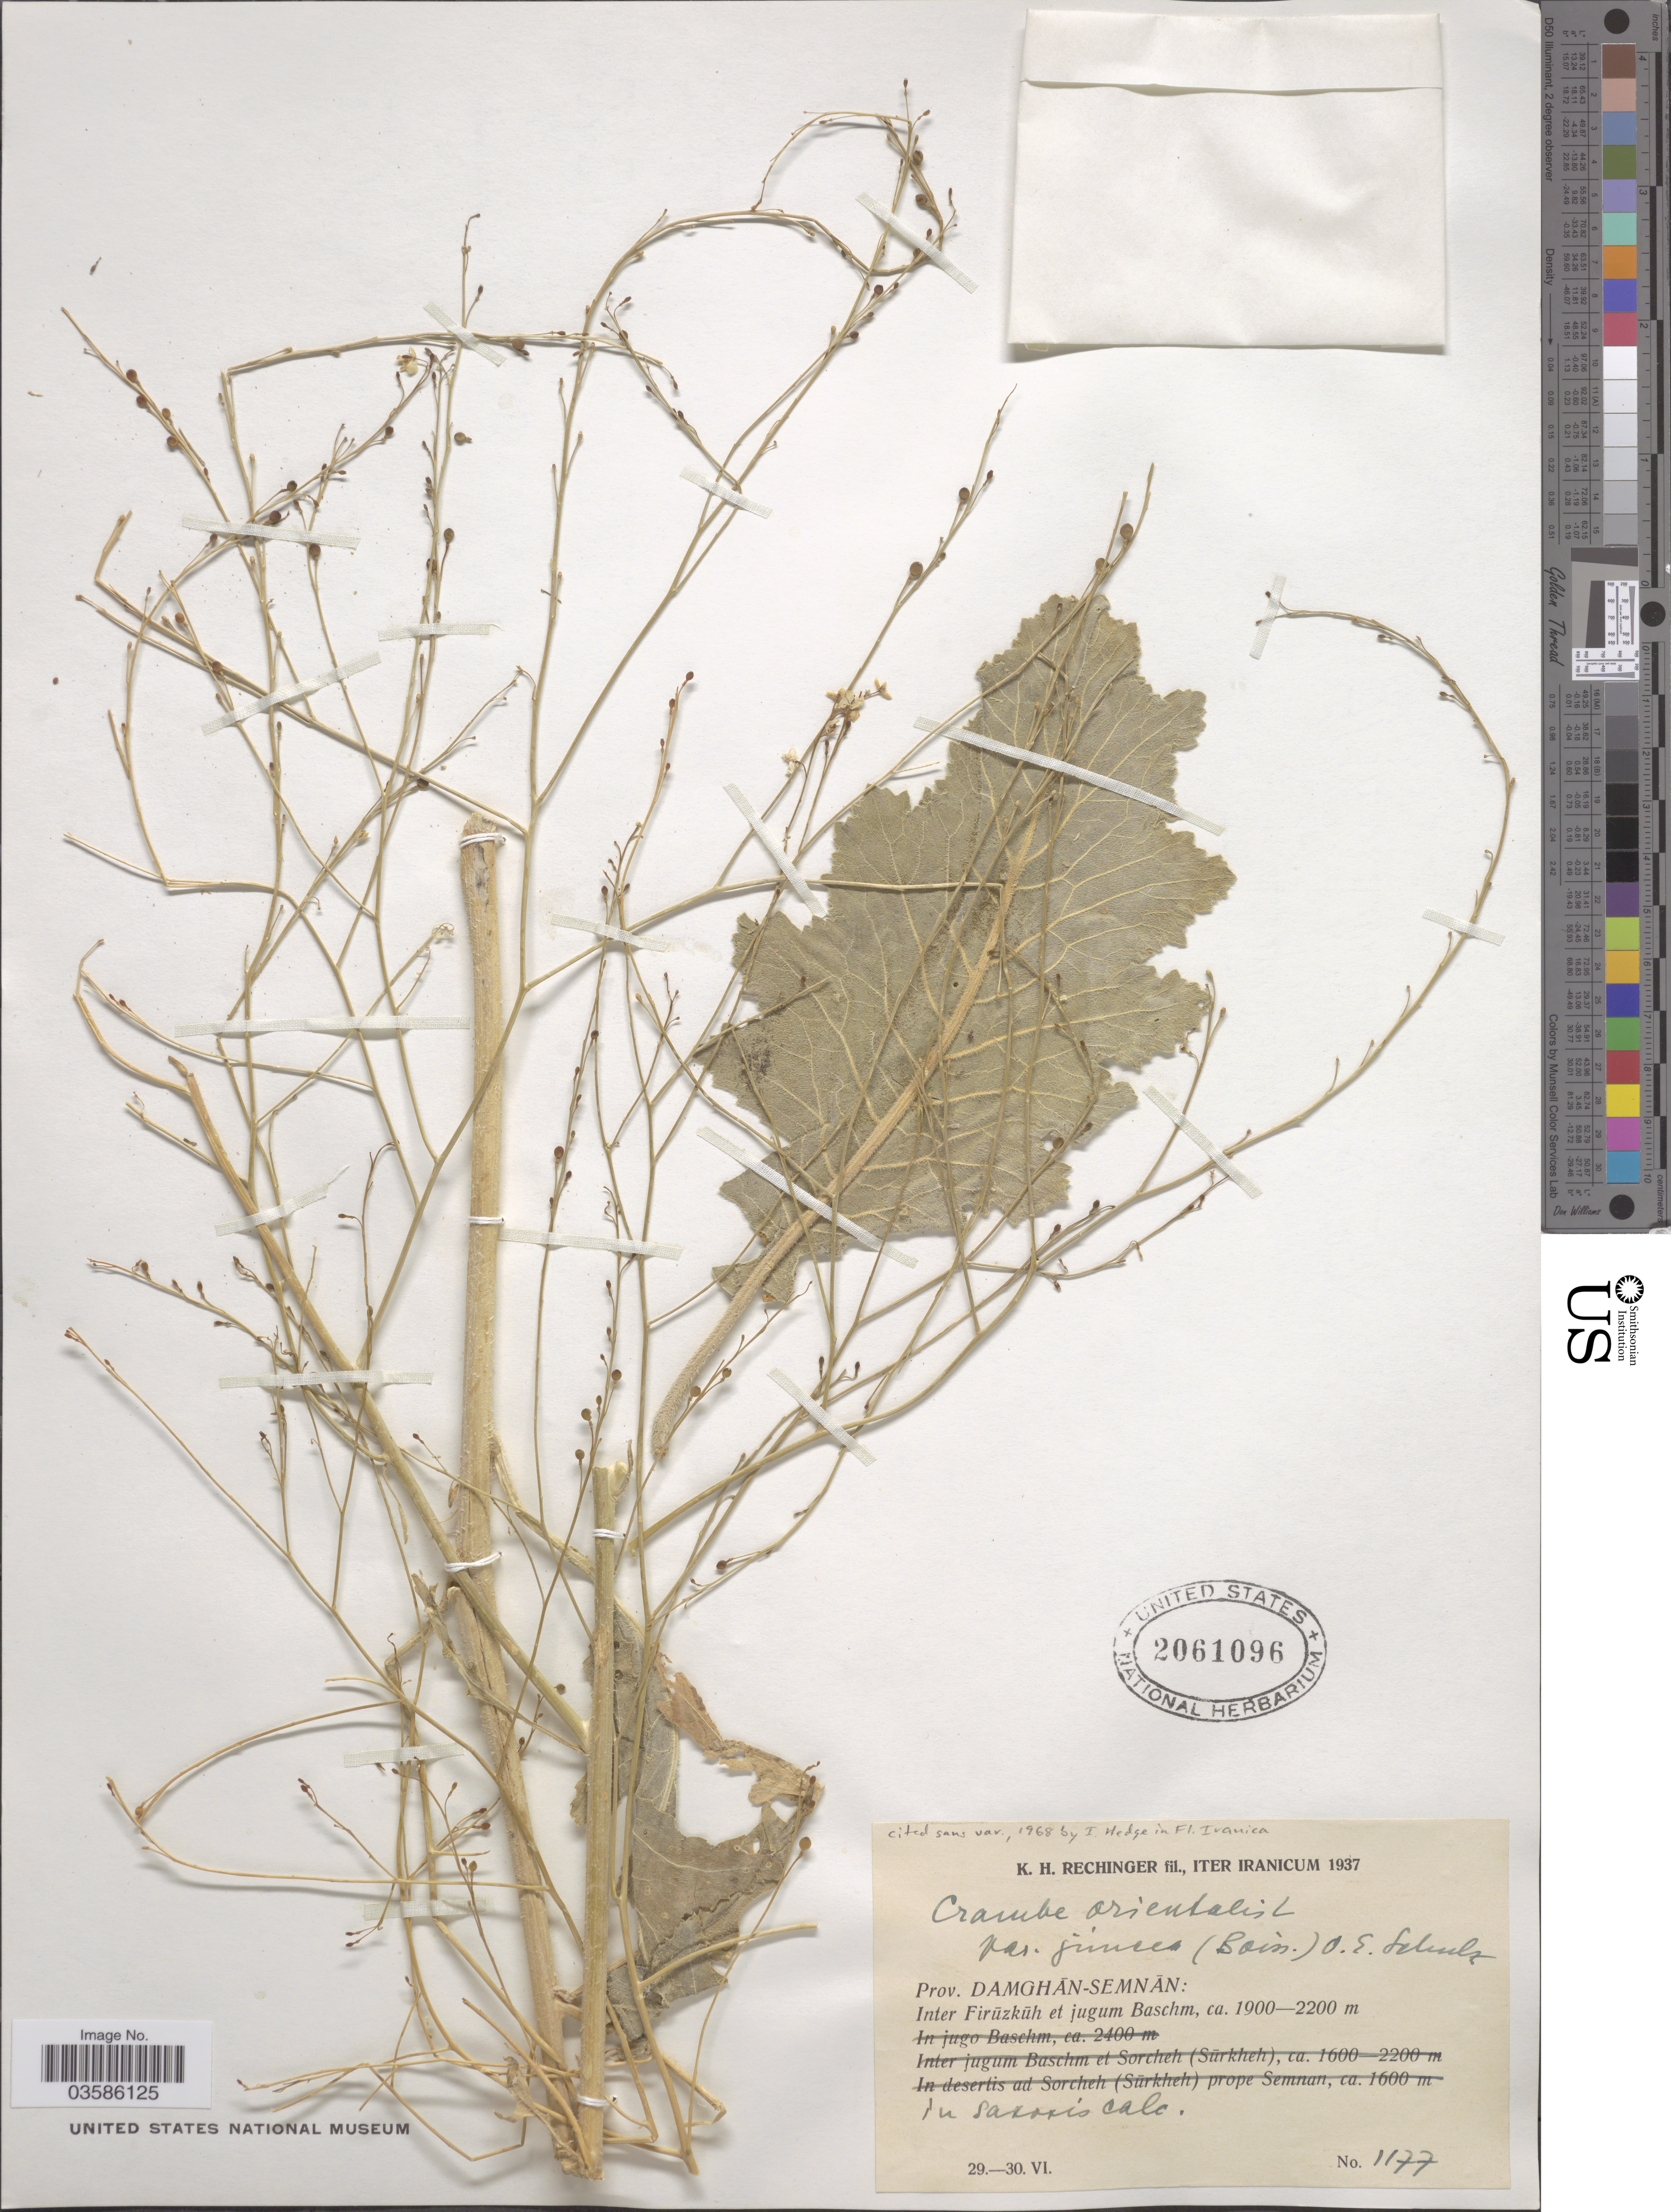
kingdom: Plantae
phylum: Tracheophyta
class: Magnoliopsida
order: Brassicales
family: Brassicaceae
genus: Crambe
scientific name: Crambe orientalis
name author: L.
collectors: K. H. Rechinger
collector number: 1177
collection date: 1937-06-29/1937-06-30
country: Iran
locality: Prov. Damghan-Semnan: Inter Firuzkuh et jugum Baschm.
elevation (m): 1900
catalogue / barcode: US 2061096